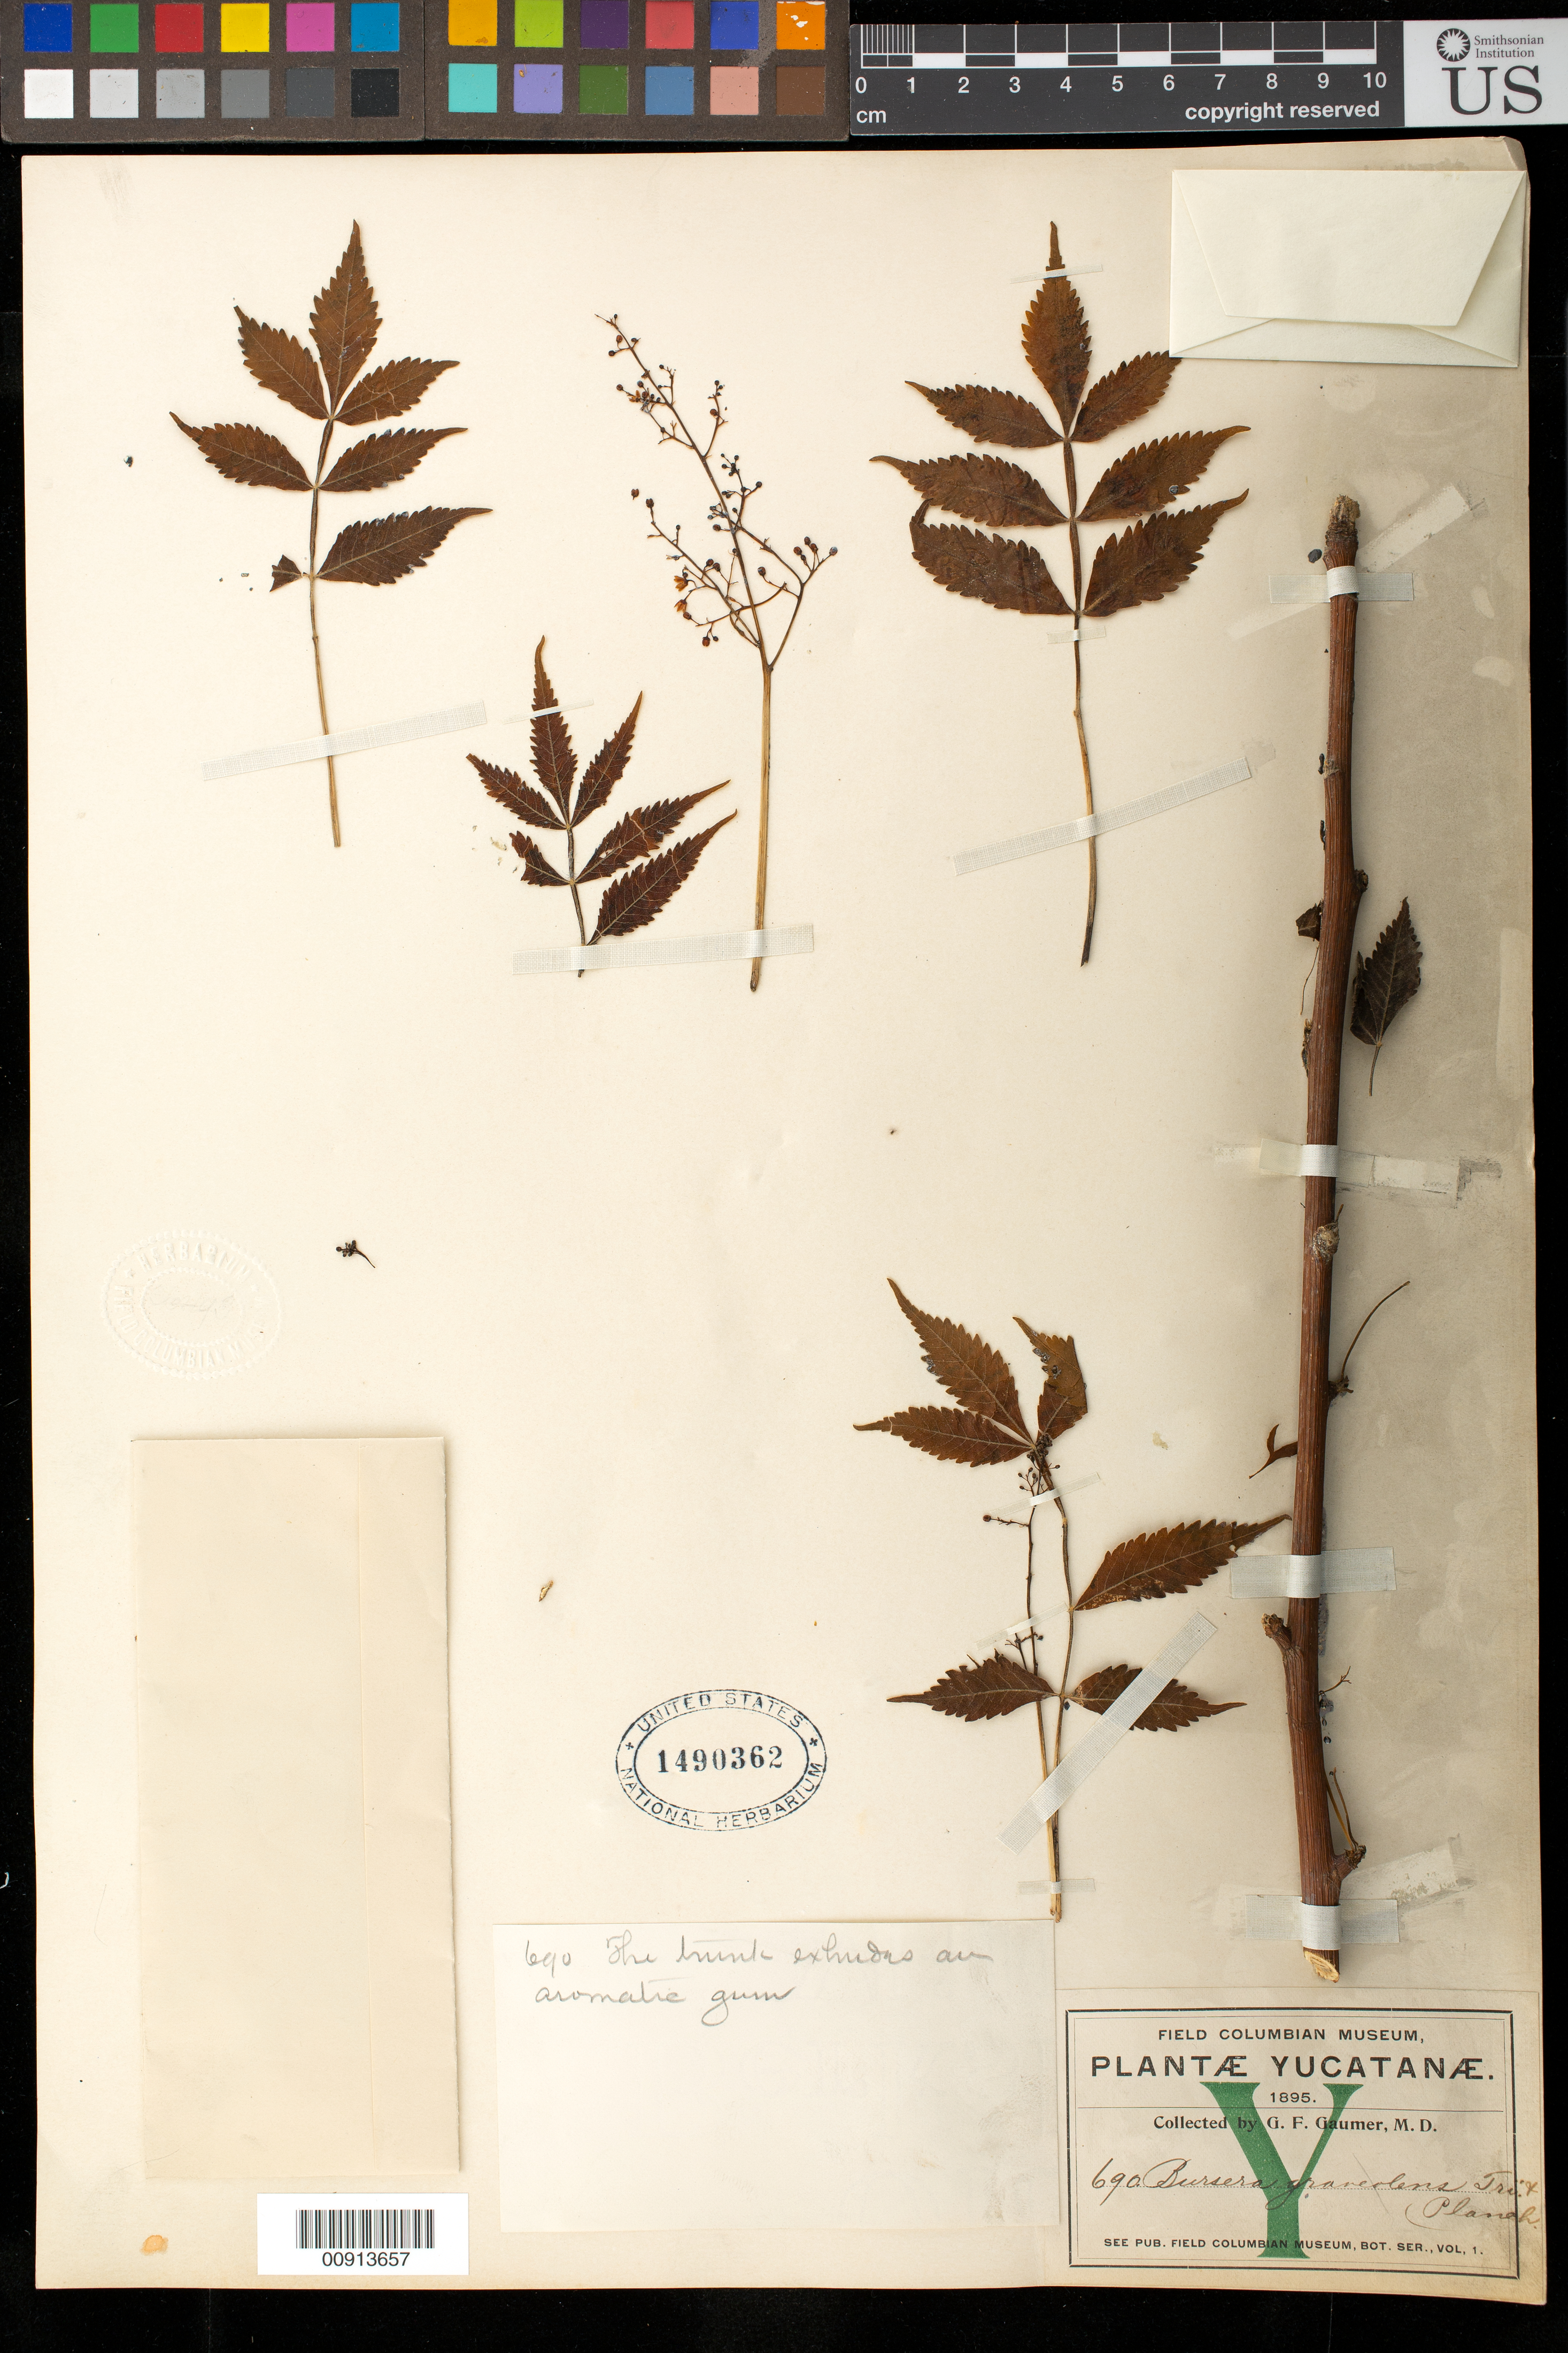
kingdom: Plantae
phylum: Tracheophyta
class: Magnoliopsida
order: Sapindales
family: Burseraceae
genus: Bursera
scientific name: Bursera veracruziana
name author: E. Collins & A. Weeks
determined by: Collins, Elizabeth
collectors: G. F. Gaumer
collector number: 690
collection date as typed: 1895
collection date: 1895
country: Mexico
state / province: Yucatán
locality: Yucatán.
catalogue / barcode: US 1490362